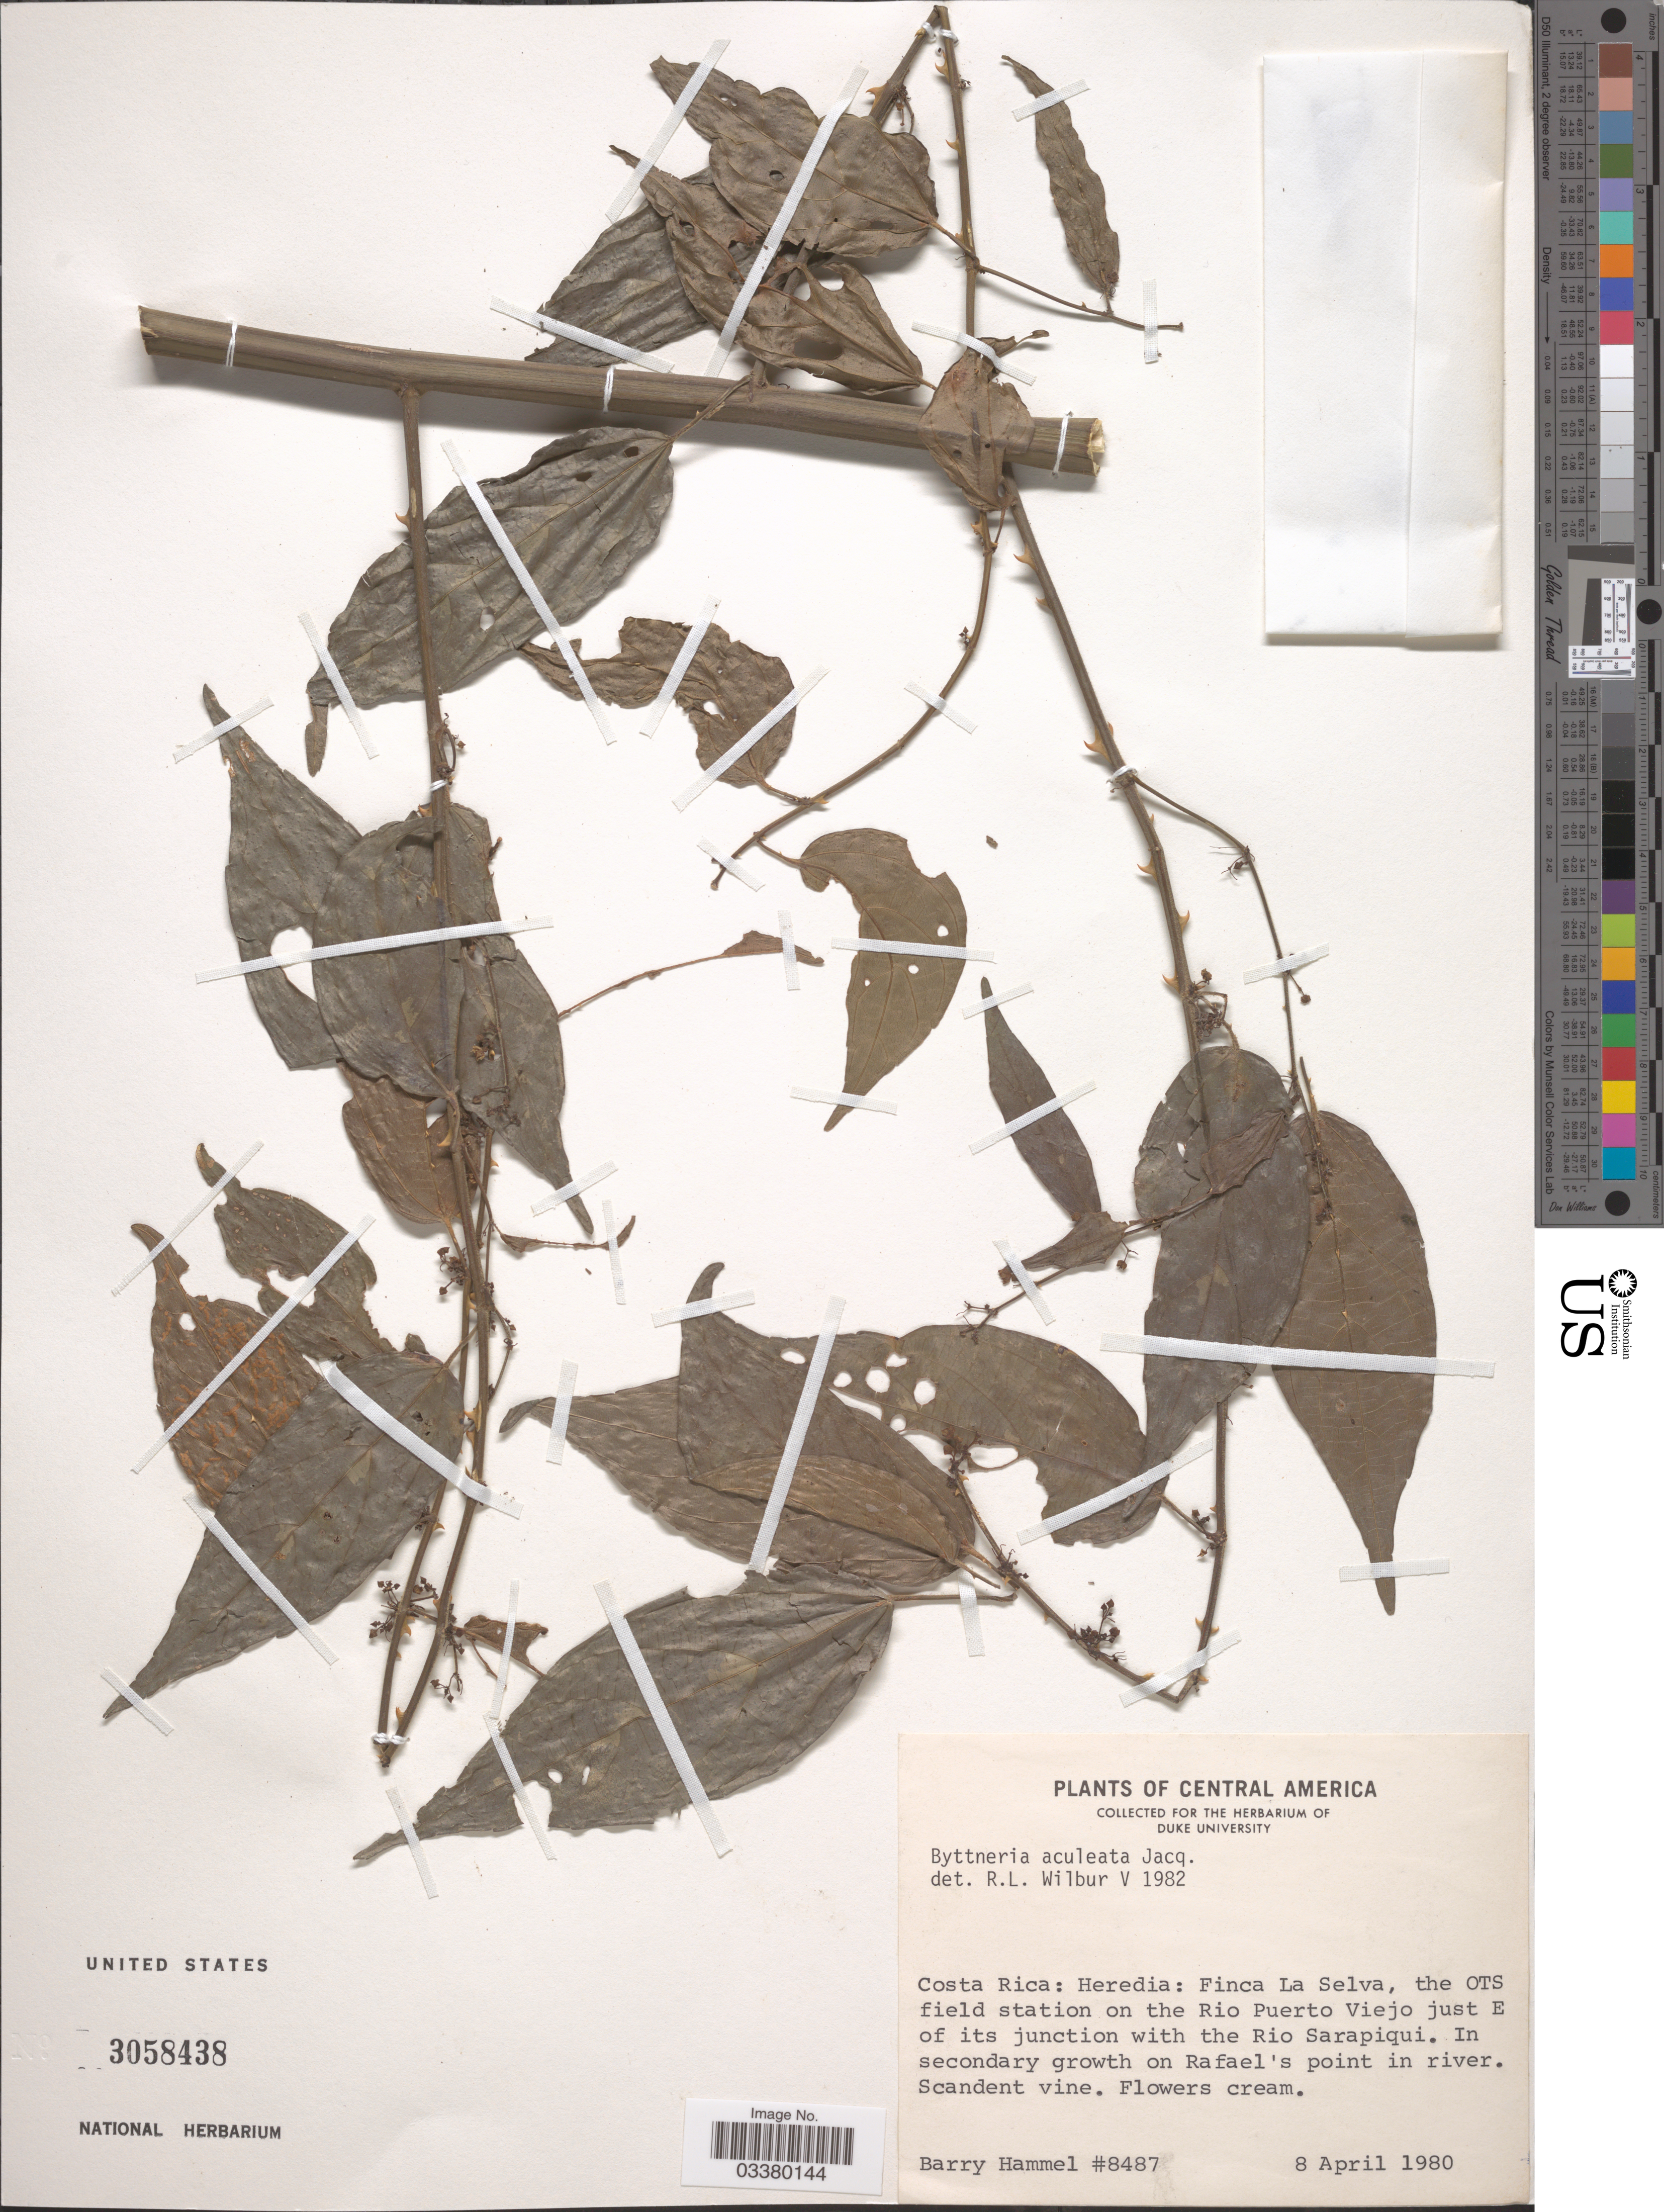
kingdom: Plantae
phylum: Tracheophyta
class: Magnoliopsida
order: Malvales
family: Malvaceae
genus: Byttneria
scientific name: Byttneria aculeata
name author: (Jacq.) Jacq.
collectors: B. Hammel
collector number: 8487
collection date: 1980-04-08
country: Costa Rica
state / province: Heredia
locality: Finca La Selva, the OTS field station on the Rio Puerto Viejo just E of its junction with the Rio Sarapiqui.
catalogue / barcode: US 3058438